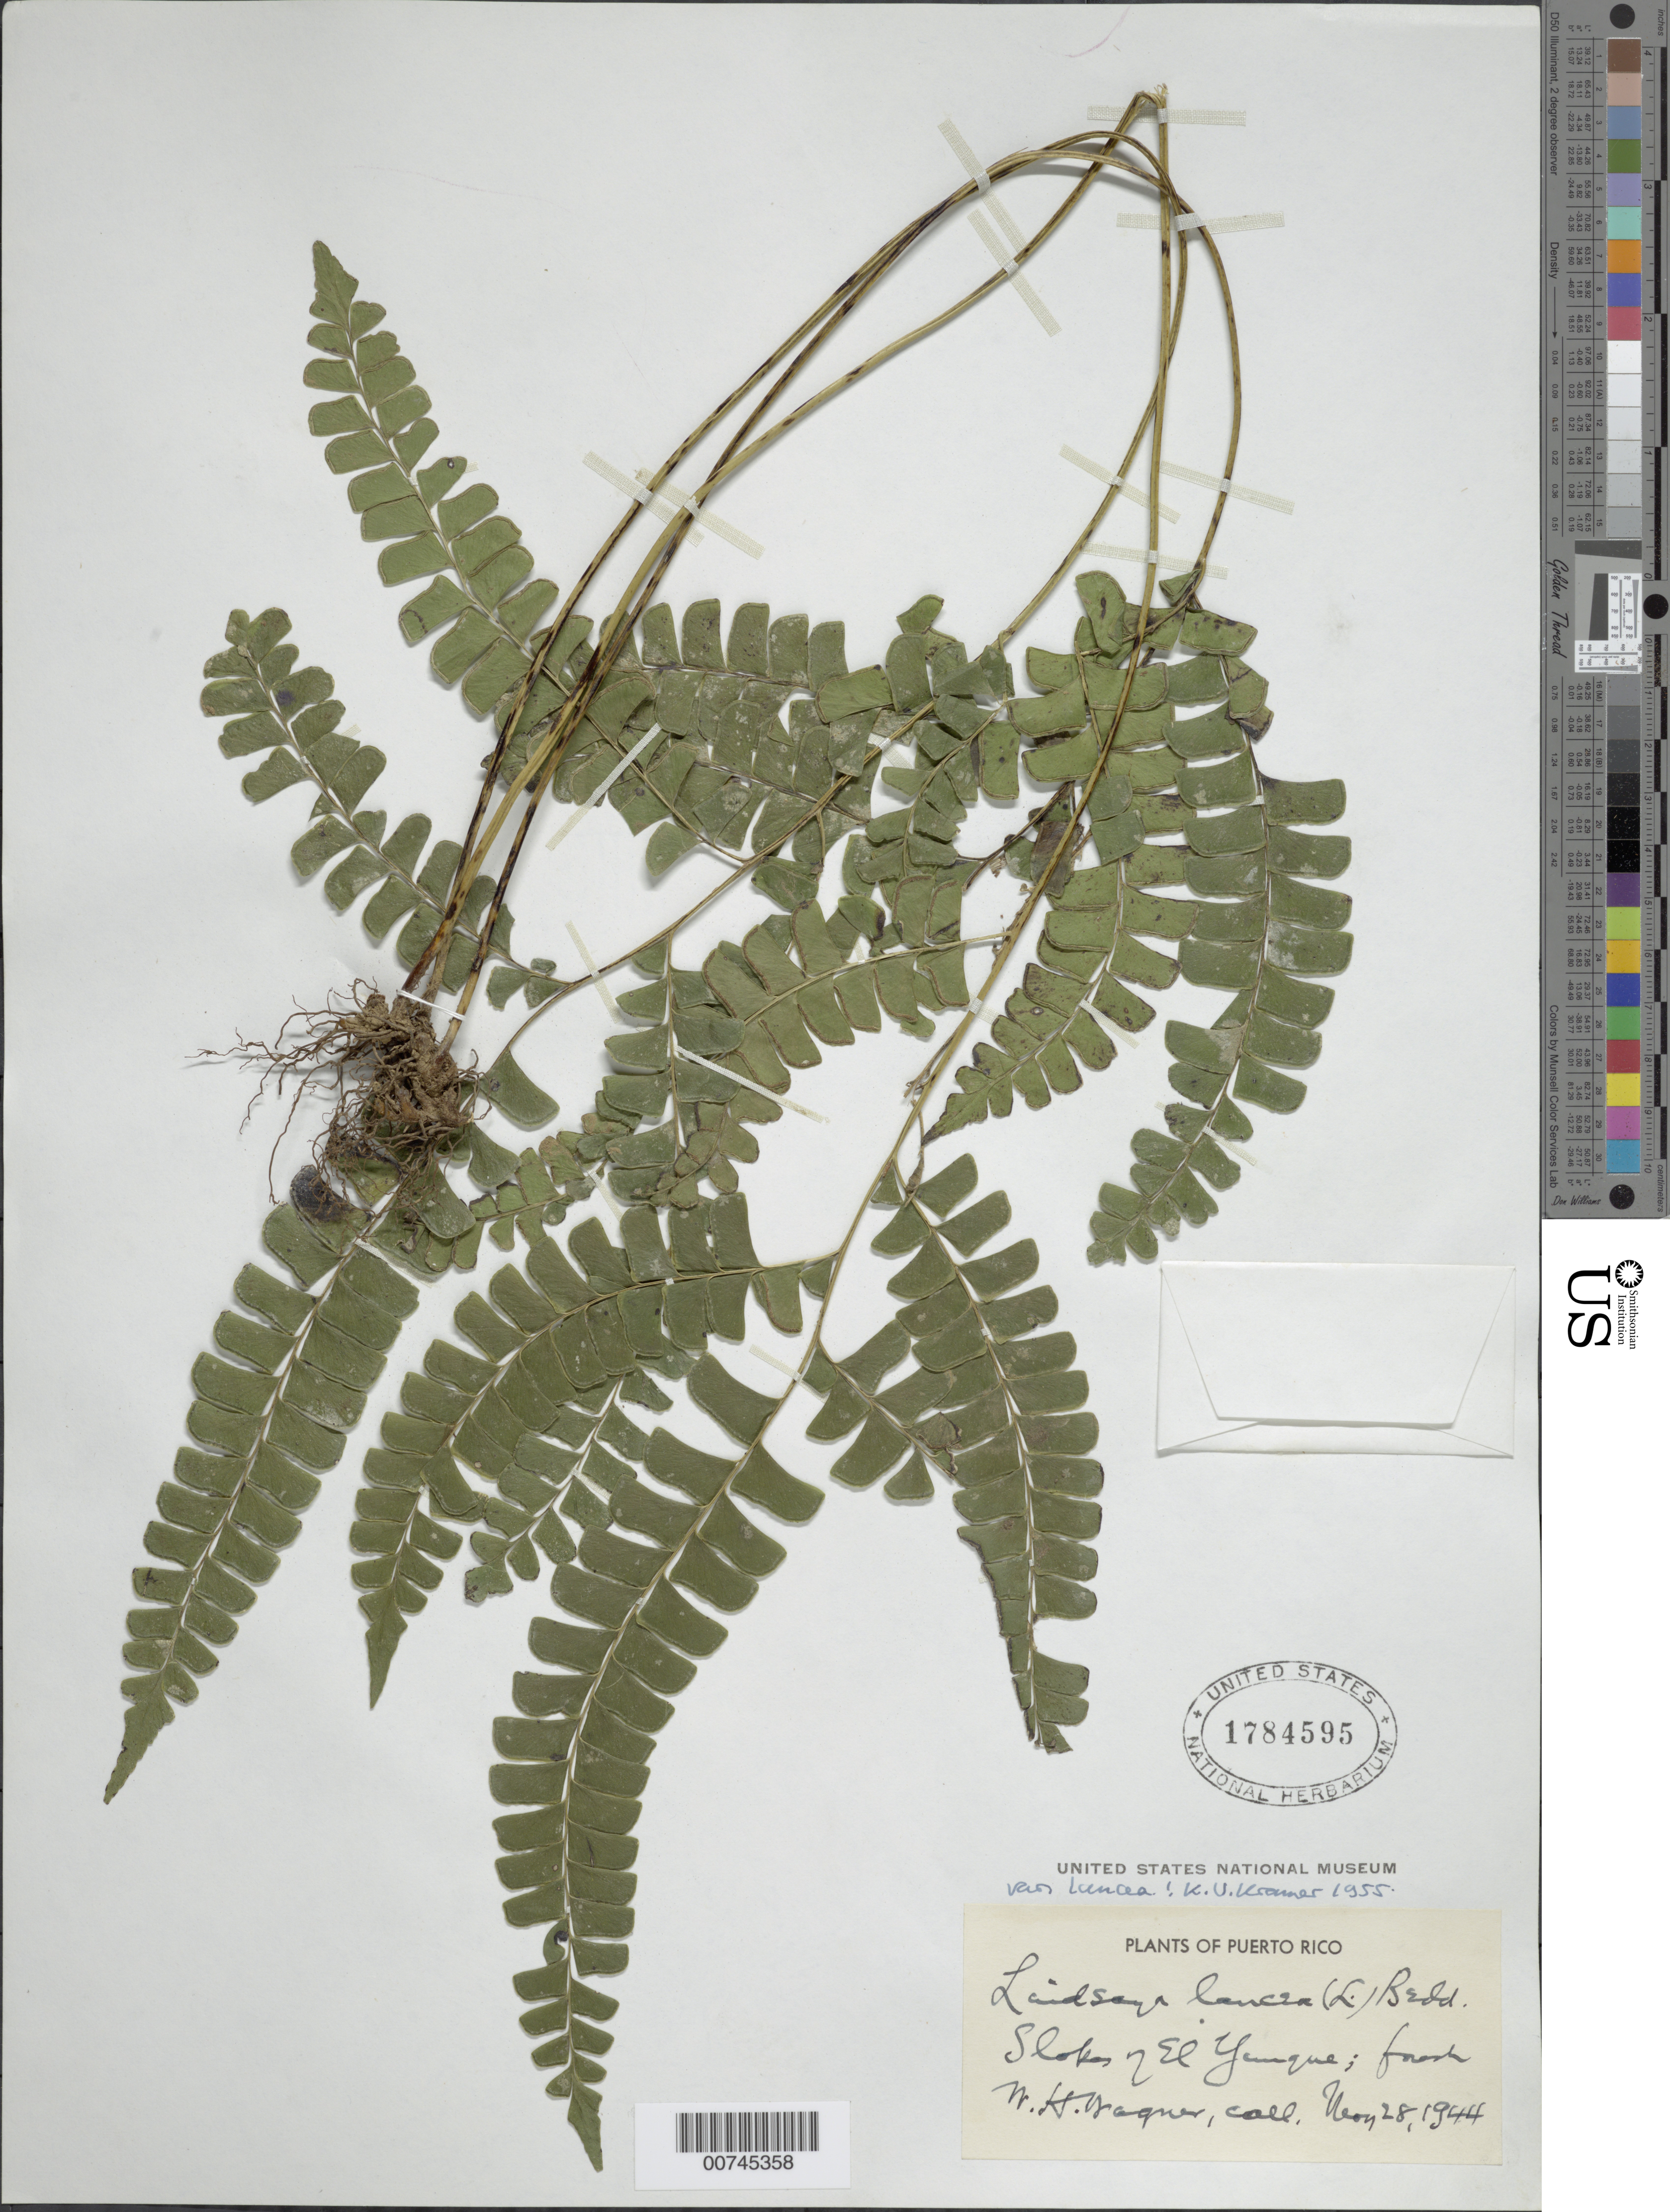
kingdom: Plantae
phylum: Tracheophyta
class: Polypodiopsida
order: Polypodiales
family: Lindsaeaceae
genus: Lindsaea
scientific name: Lindsaea lancea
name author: (L.) Bedd.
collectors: W. H. Wagner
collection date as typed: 28 Nov 1944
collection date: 1944-11-28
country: Puerto Rico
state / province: Río Grande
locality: Slopes of El Yunque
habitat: Forest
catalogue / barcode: US 1784595